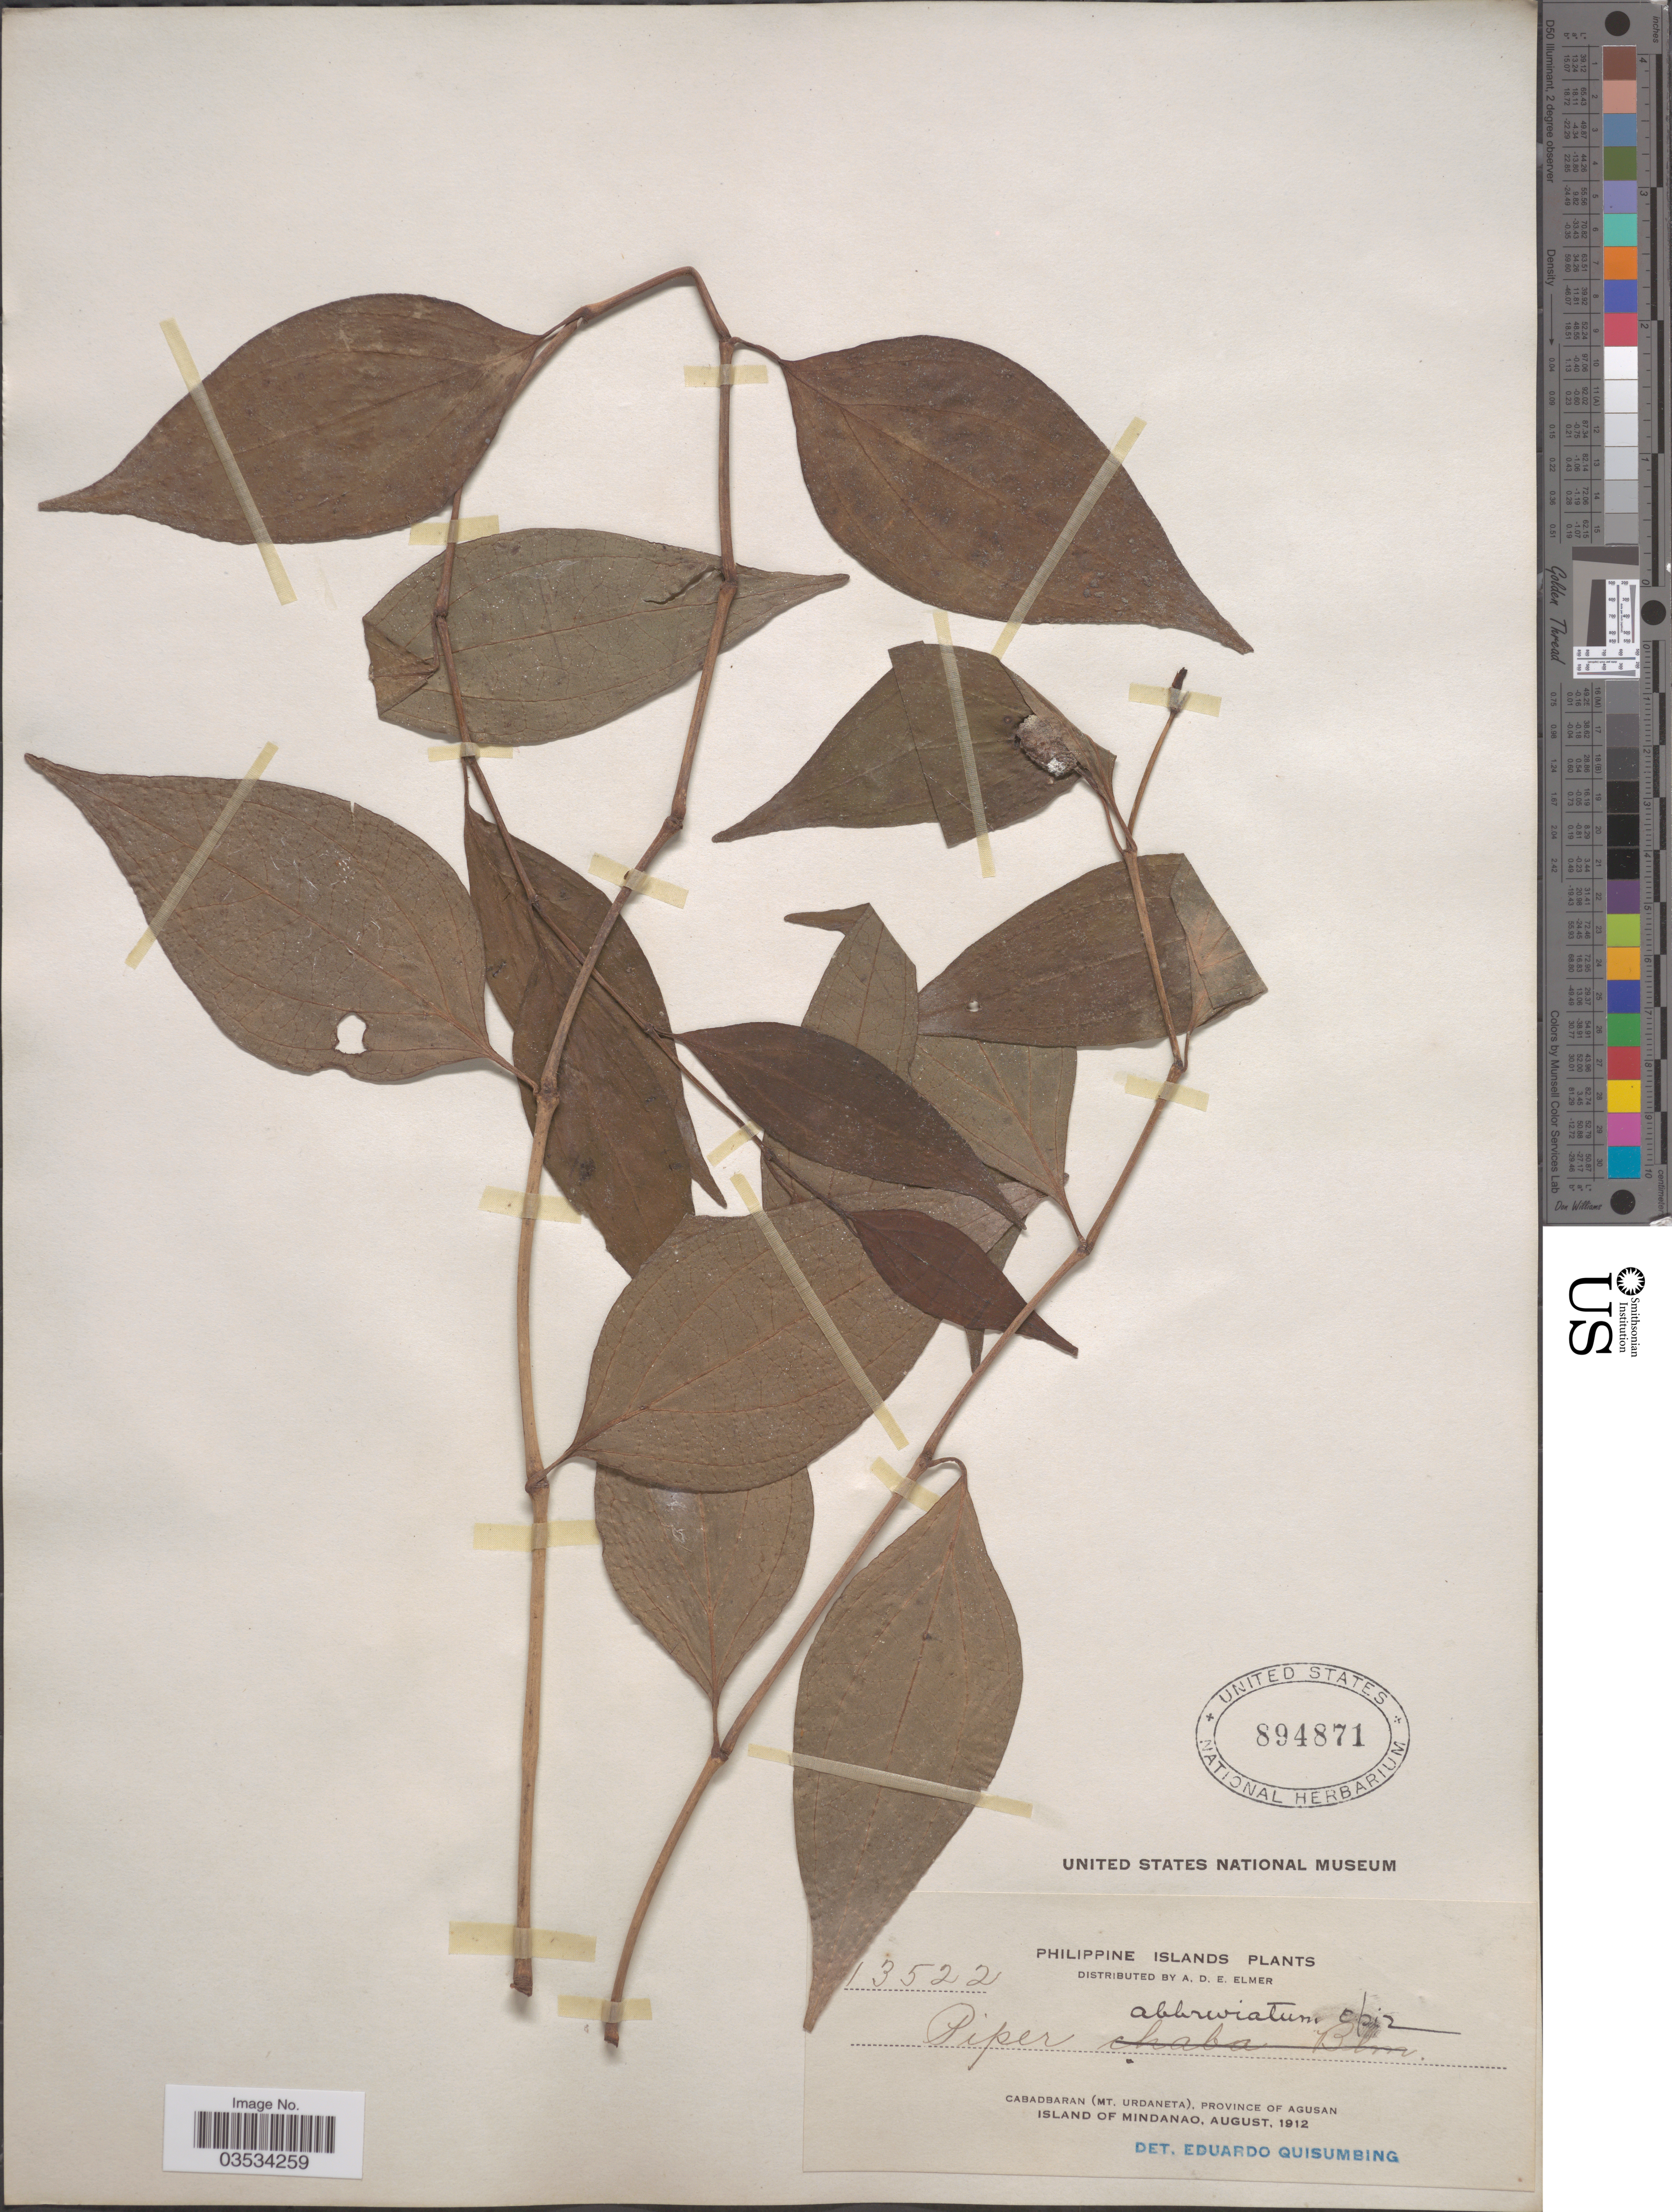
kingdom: Plantae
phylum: Tracheophyta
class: Magnoliopsida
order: Piperales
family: Piperaceae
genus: Piper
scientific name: Piper abbreviatum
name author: Opiz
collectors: A. D. E. Elmer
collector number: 13522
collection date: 1912-08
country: Philippines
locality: Philippine Islands. Cabadbaran (Mt. Urdaneta), Province of Agusan. Island of Mindanao.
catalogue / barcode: US 894871